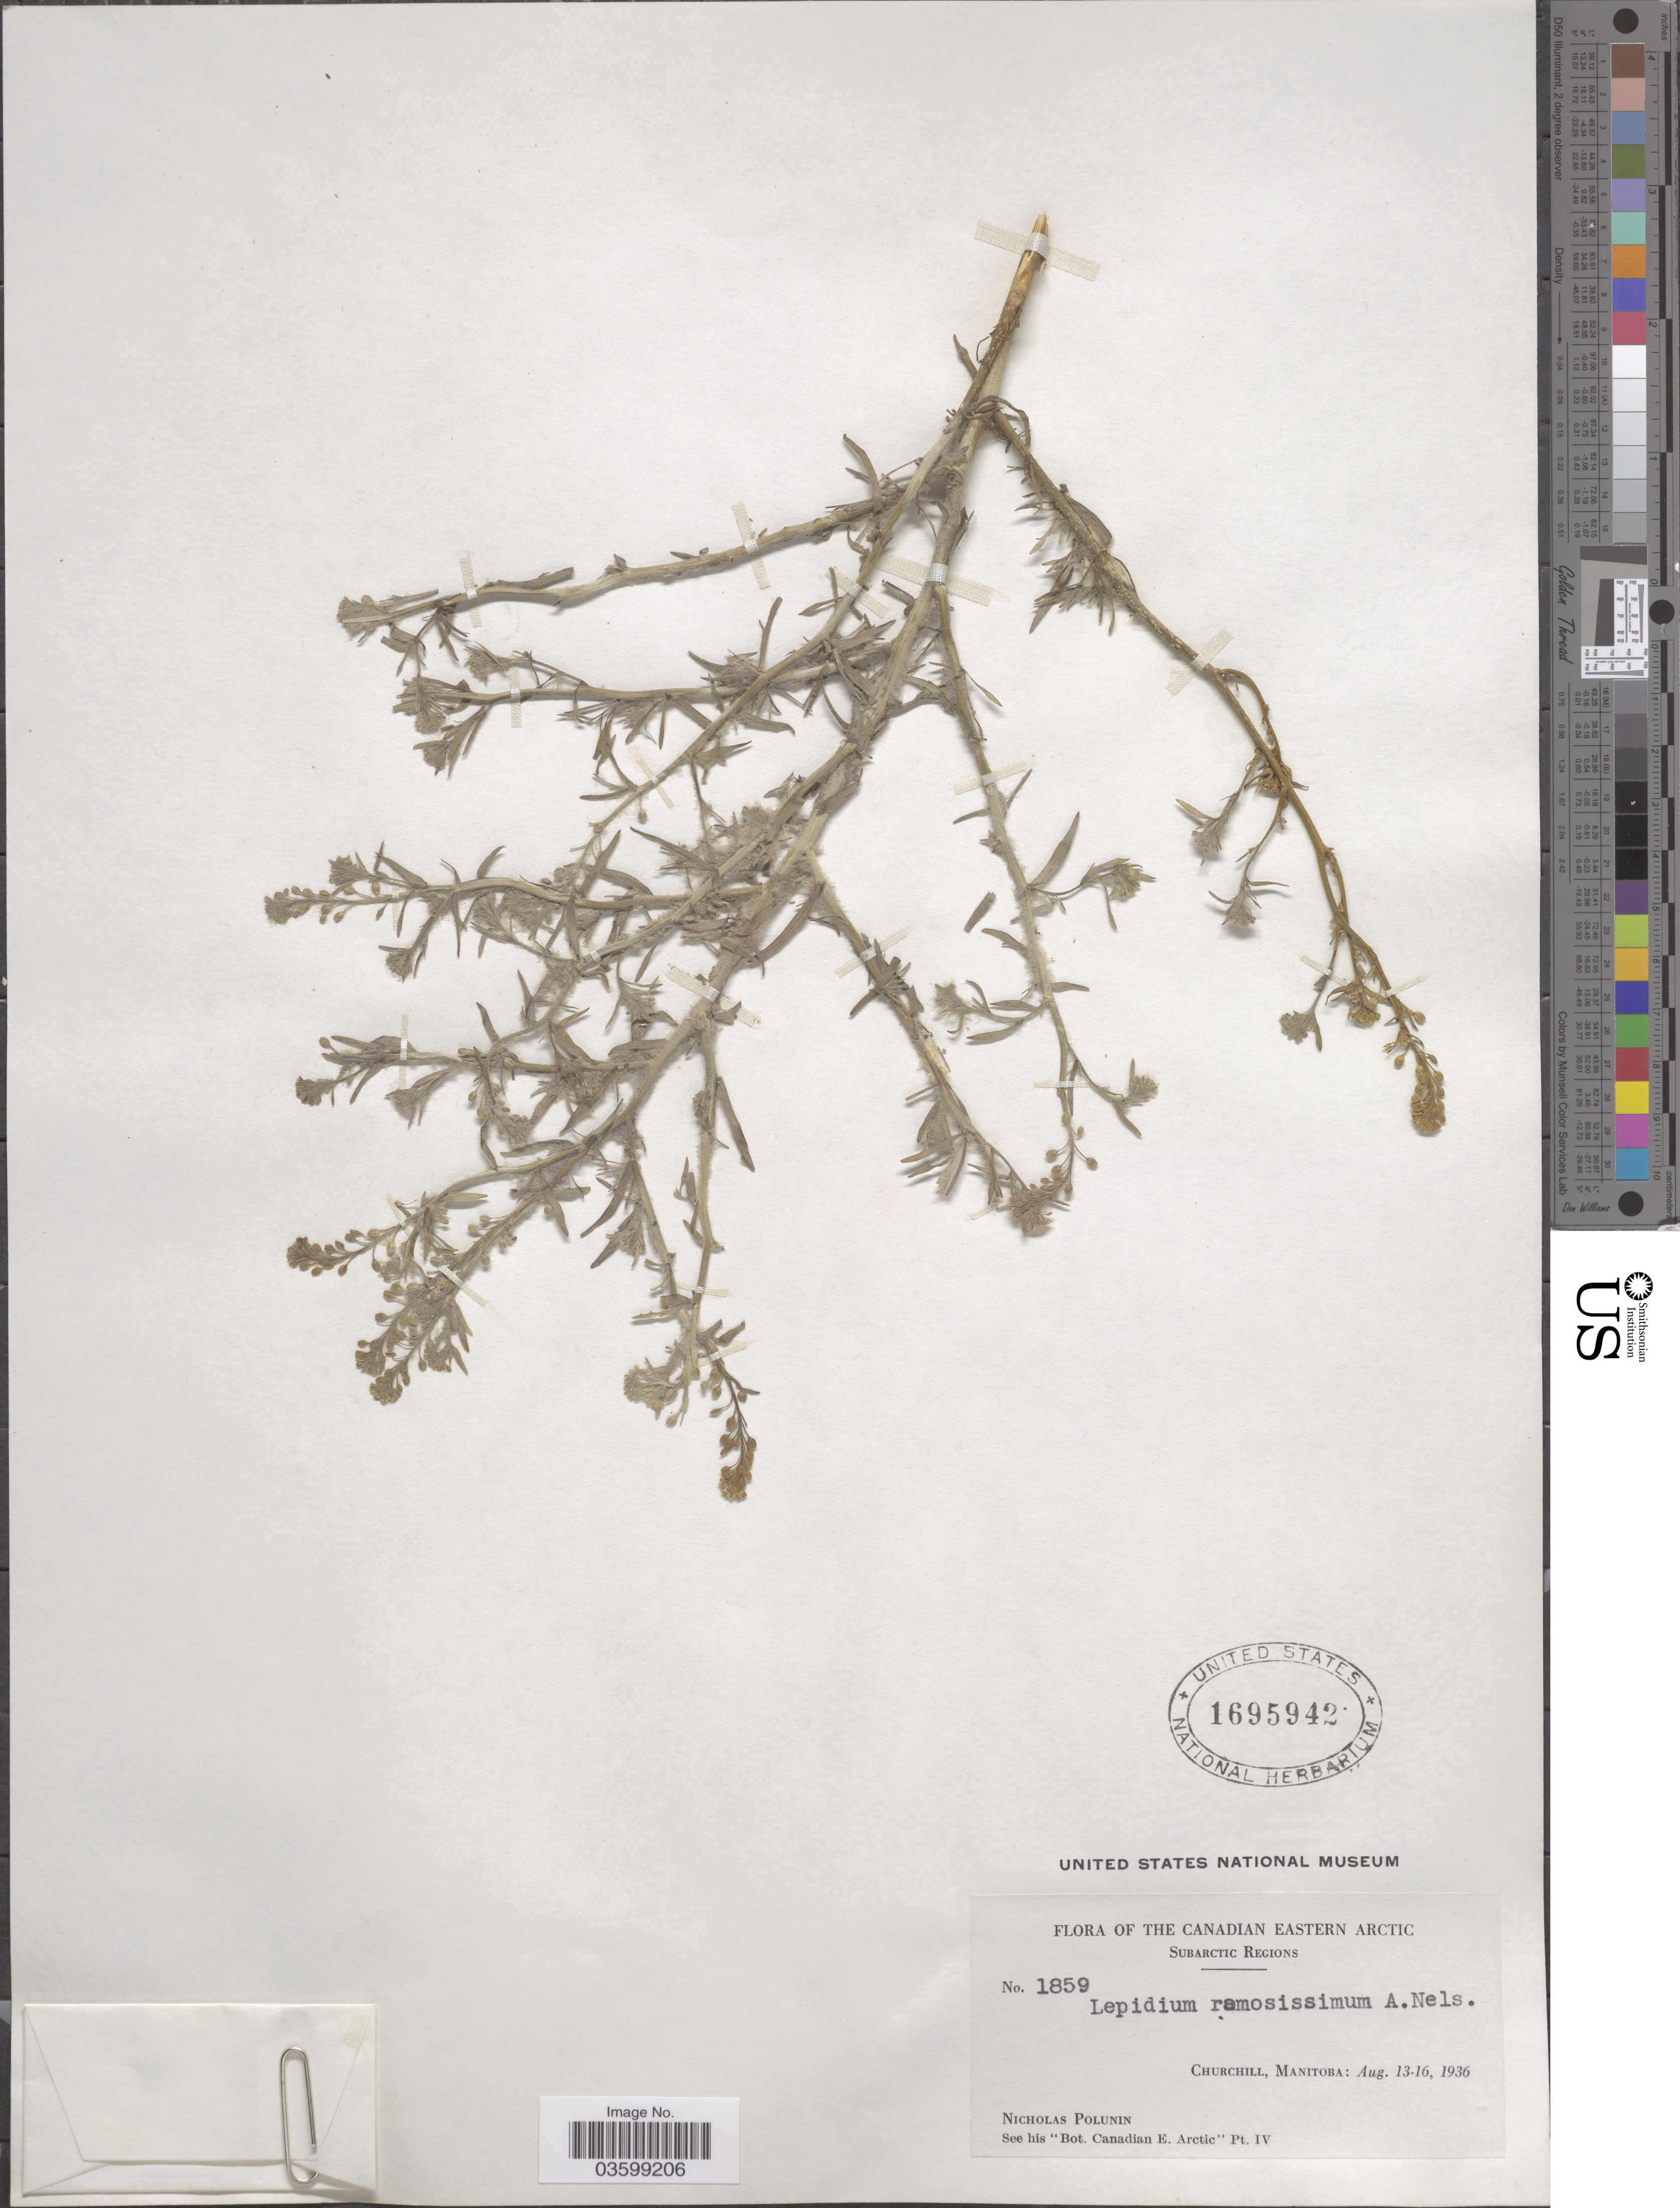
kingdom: Plantae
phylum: Tracheophyta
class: Magnoliopsida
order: Brassicales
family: Brassicaceae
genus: Lepidium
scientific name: Lepidium ramosissimum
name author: A. Nelson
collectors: N. V. Polunin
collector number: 1859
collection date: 1936-08-13/1936-08-16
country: Canada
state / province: Manitoba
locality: The Canadian Eastern Arctic. Subarctic Regions. Churchill.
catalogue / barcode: US 1695942